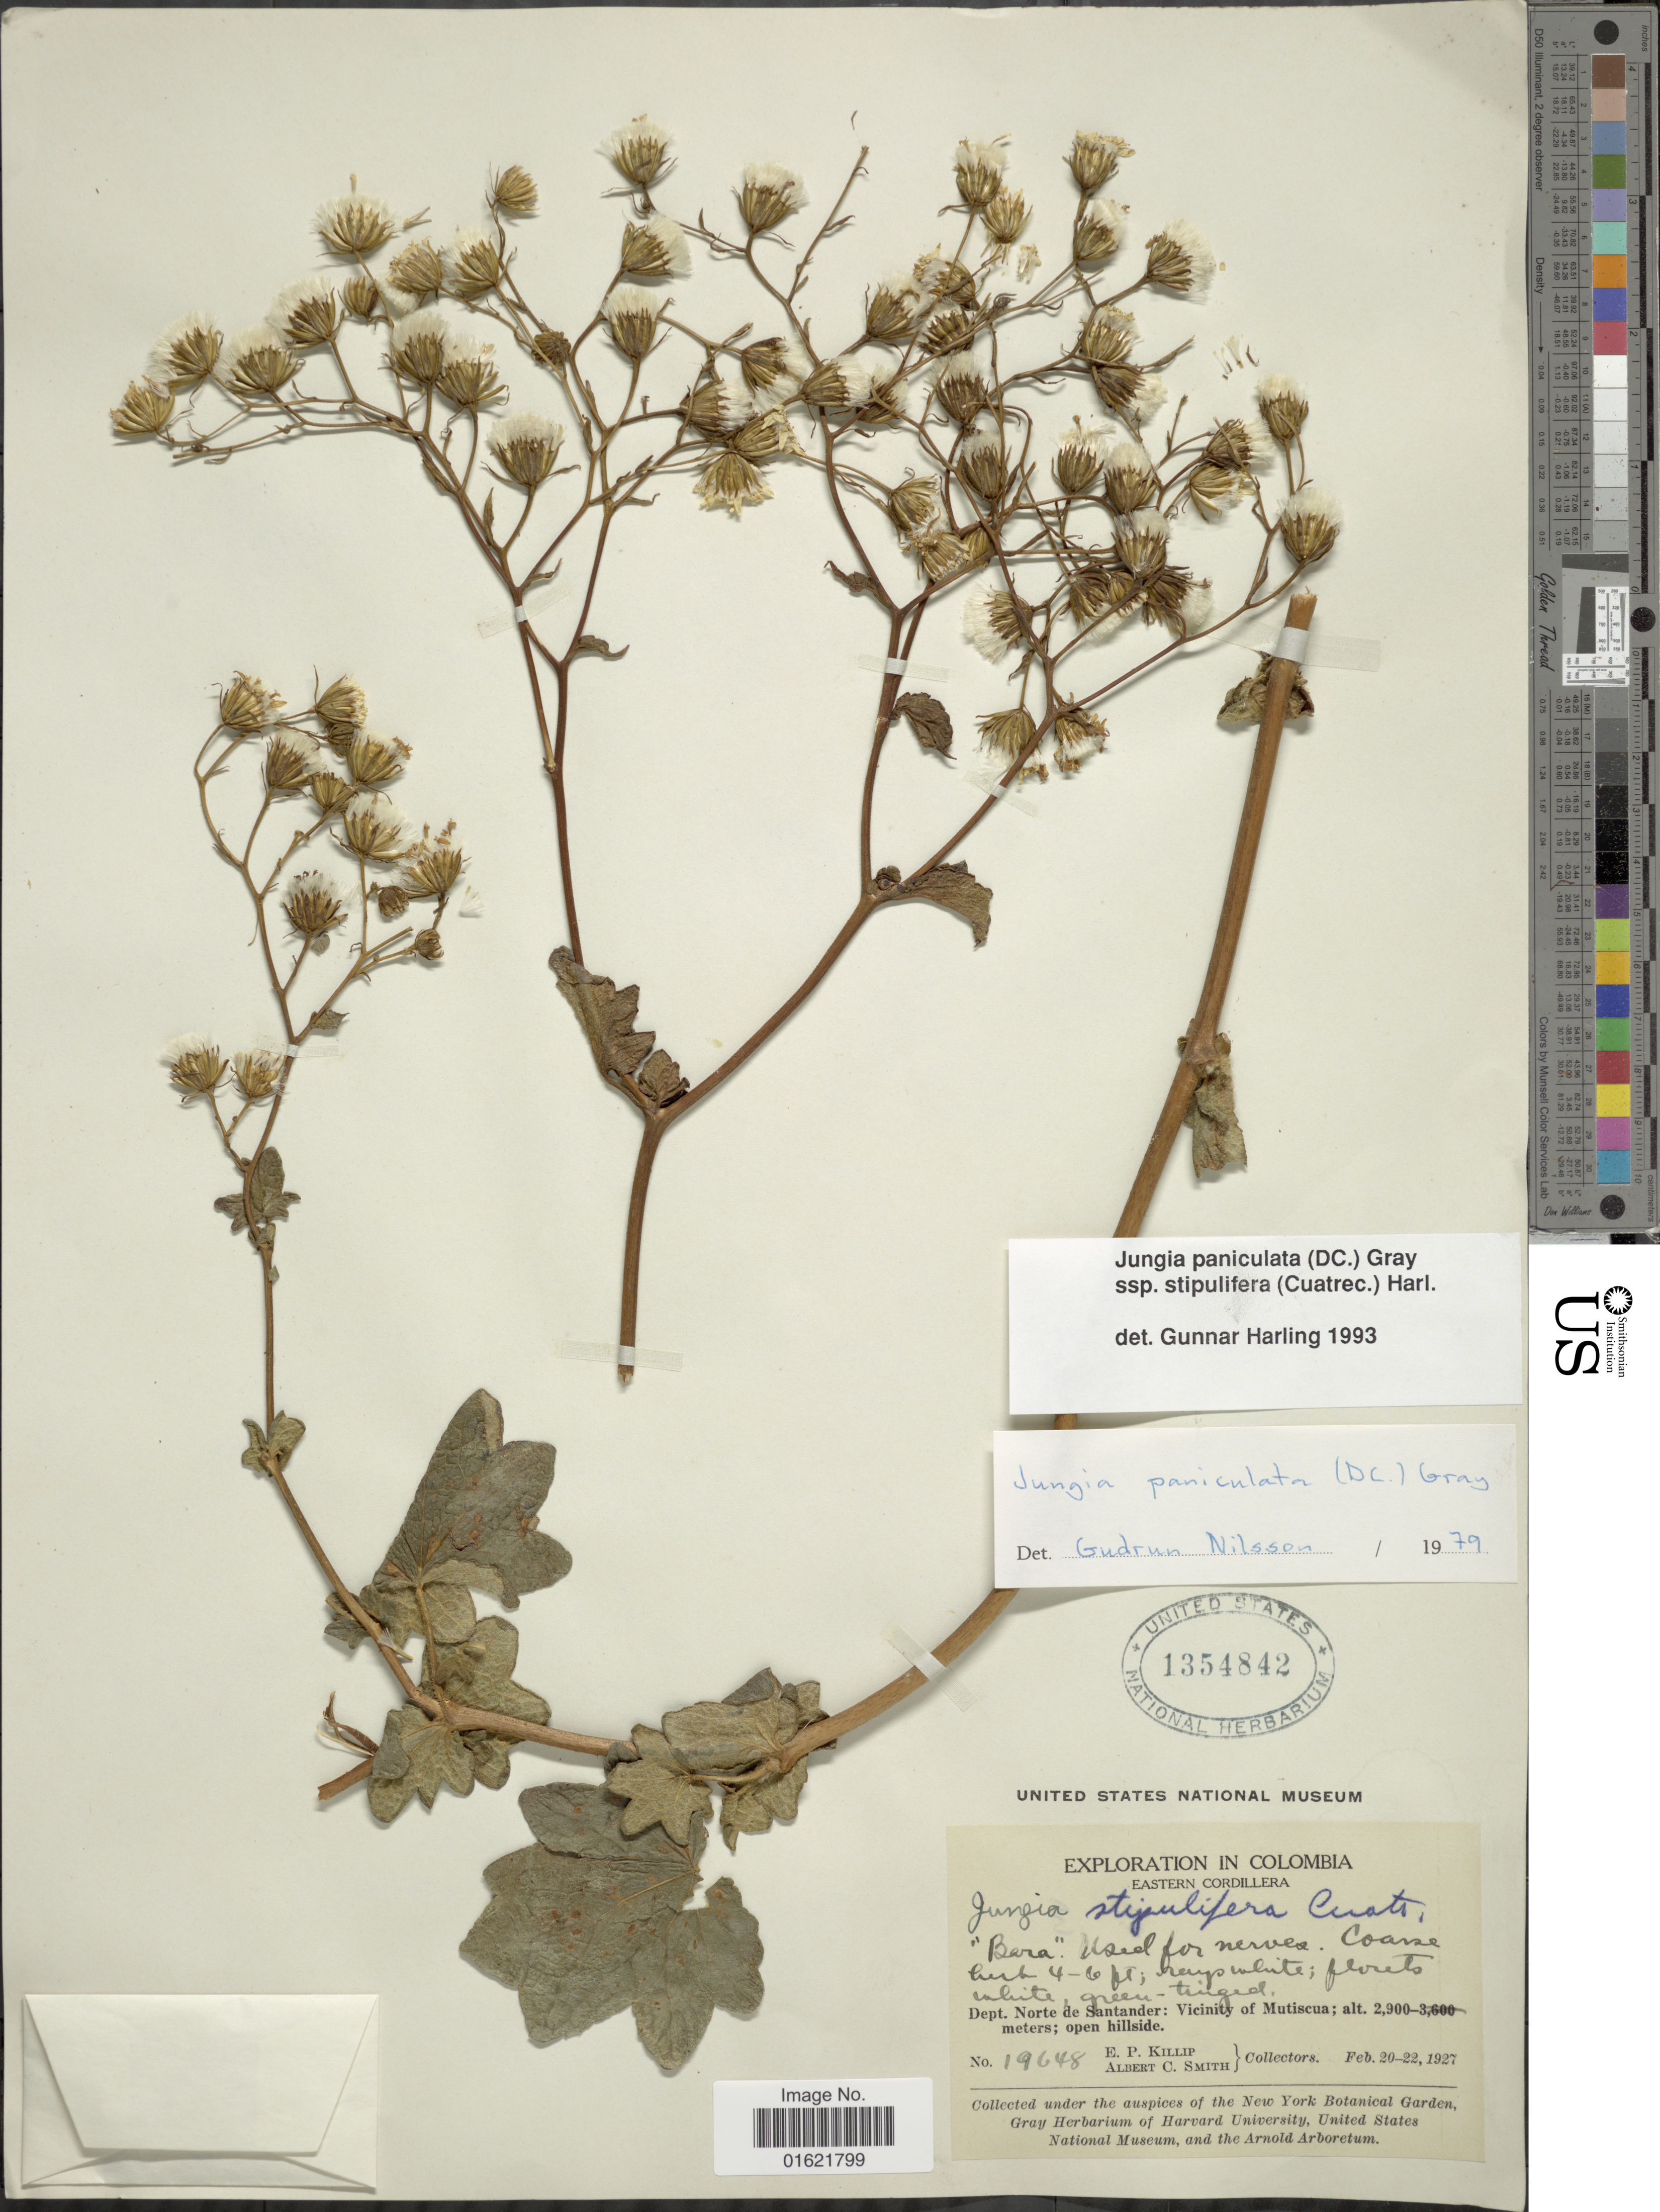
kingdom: Plantae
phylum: Tracheophyta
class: Magnoliopsida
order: Asterales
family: Asteraceae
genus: Jungia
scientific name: Jungia paniculata subsp. stipulifera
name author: (Cuatrec.) Harling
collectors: E. P. Killip & A. C. Smith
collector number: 19648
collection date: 1927-02-20/1927-02-22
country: Colombia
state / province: Norte de Santander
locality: Vicinity of Mutiscua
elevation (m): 2900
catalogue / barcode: US 1354842